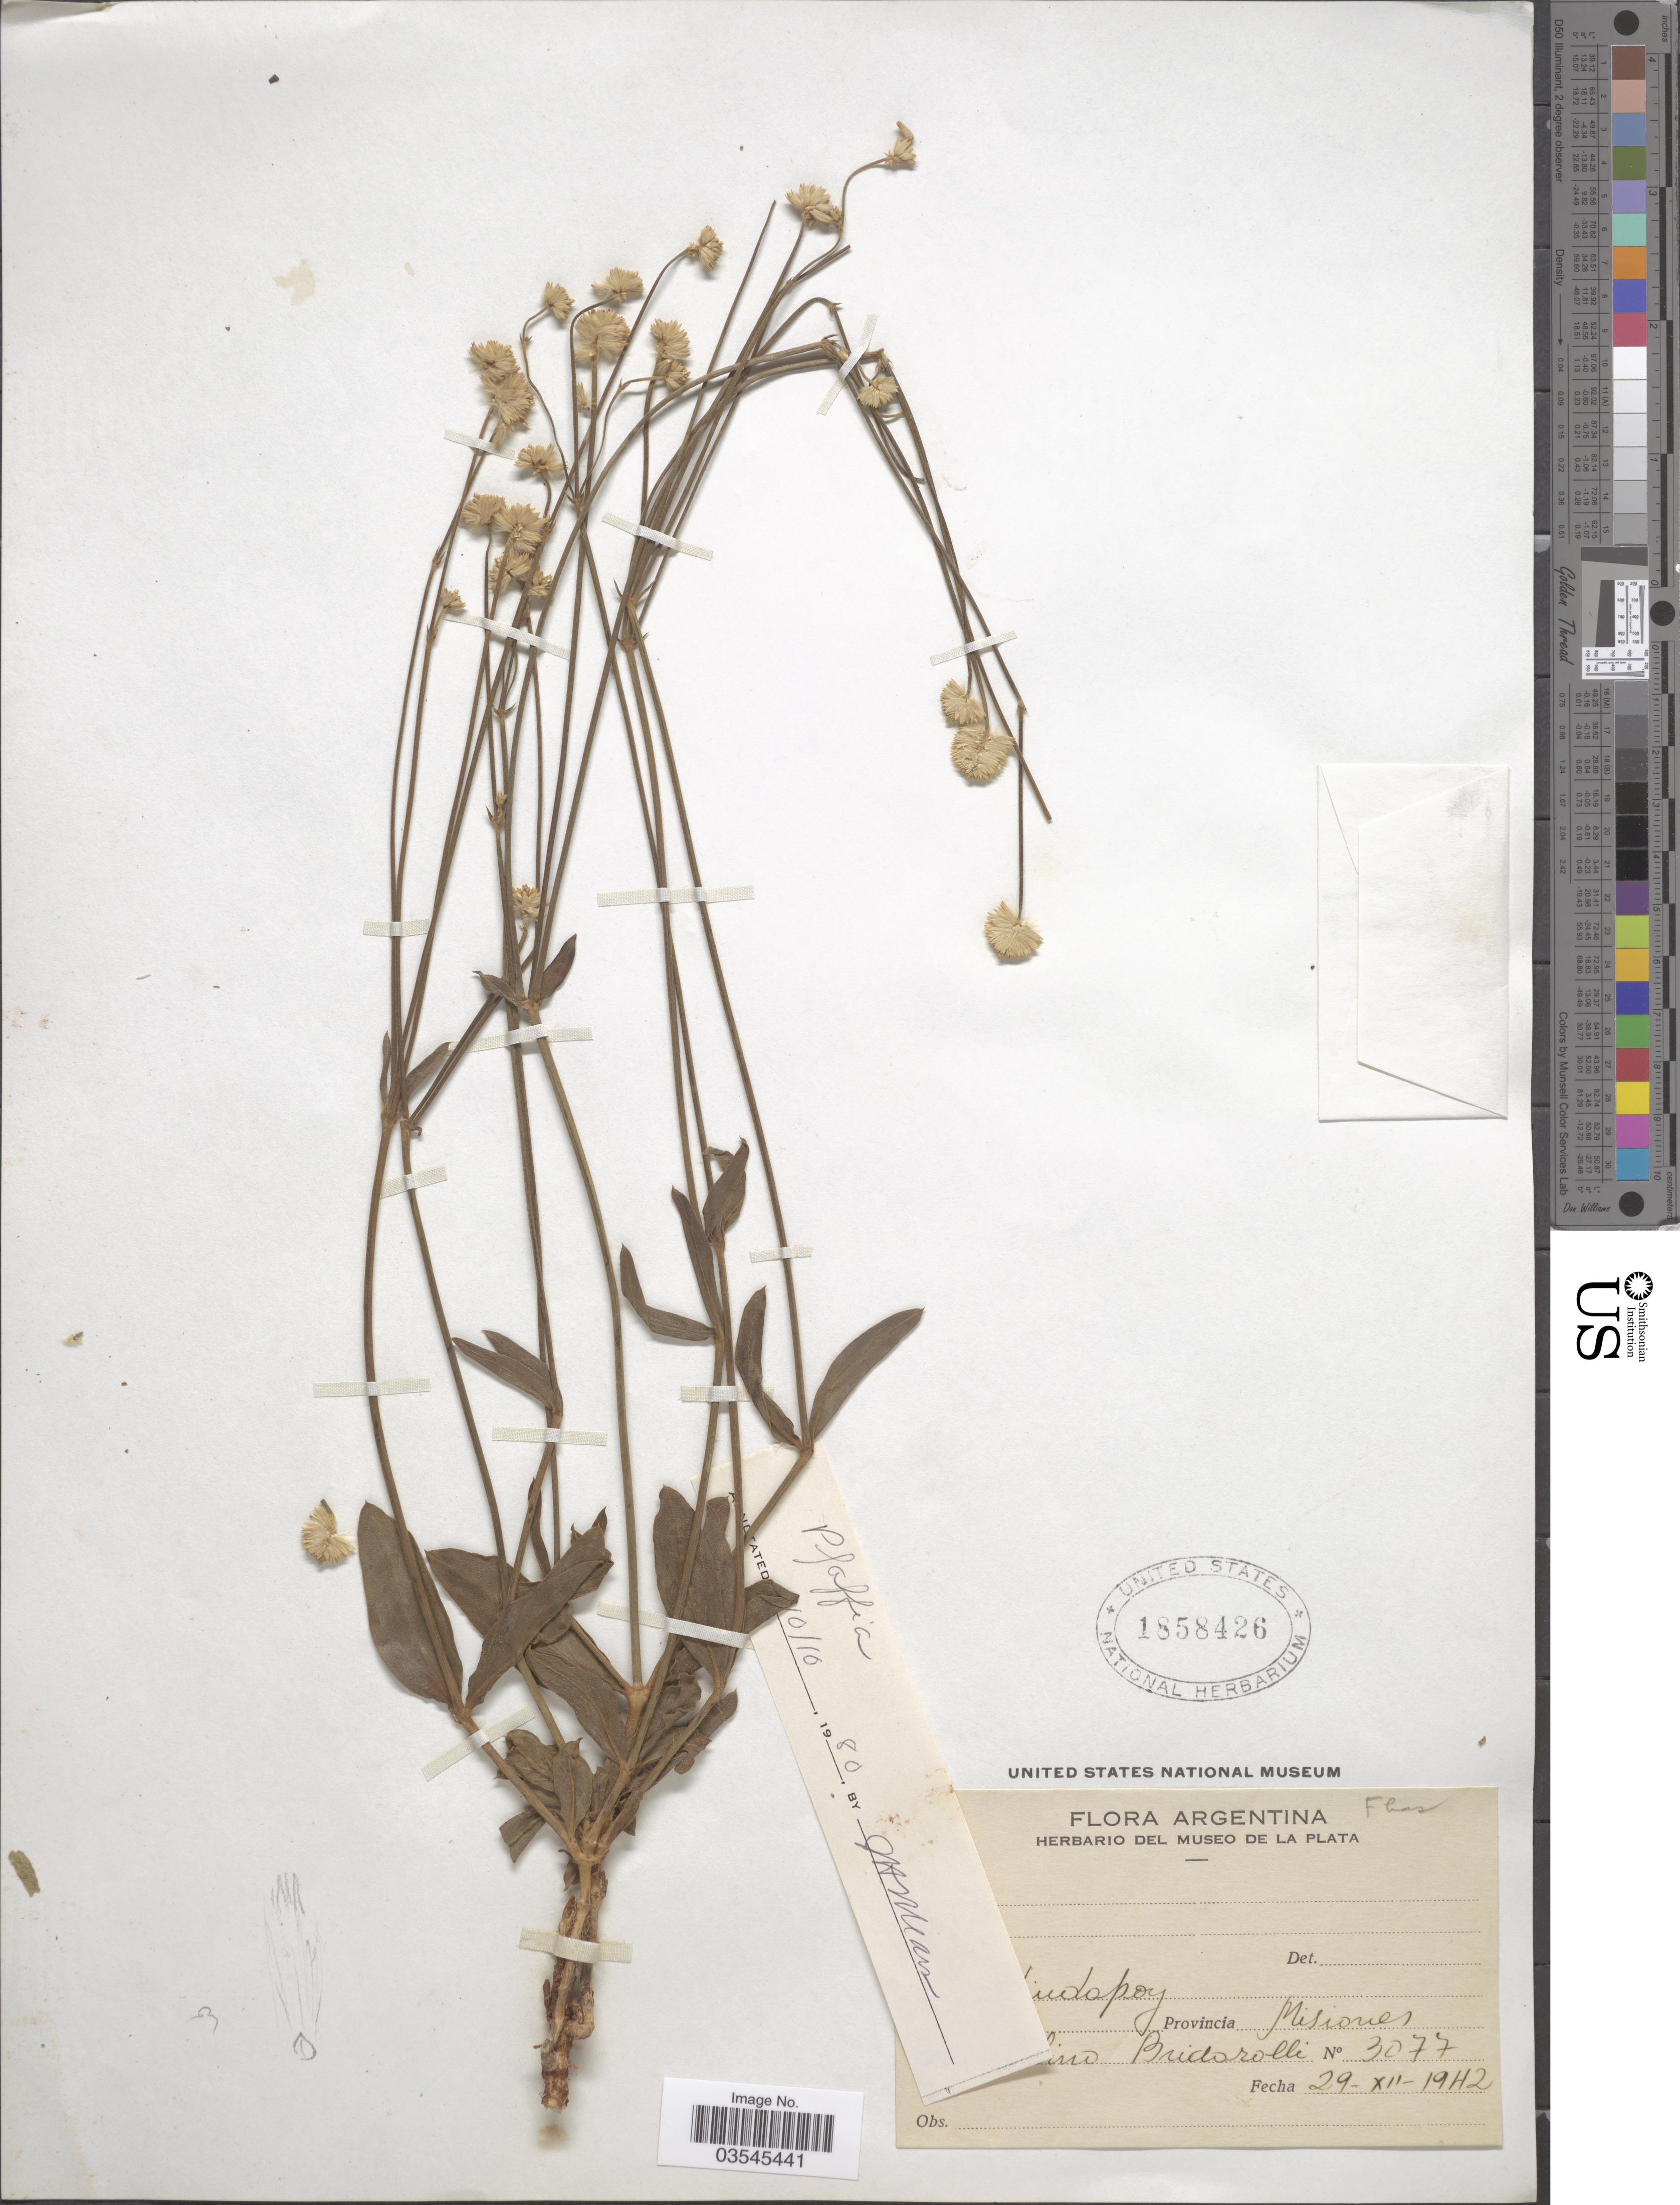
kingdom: Plantae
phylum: Tracheophyta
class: Magnoliopsida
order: Caryophyllales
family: Amaranthaceae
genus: Pfaffia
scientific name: Pfaffia sp.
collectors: A. Bridorolli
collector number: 3077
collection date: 1942-12-29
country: Argentina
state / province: Misiones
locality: [illegible text]udopoy.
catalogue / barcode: US 1858426